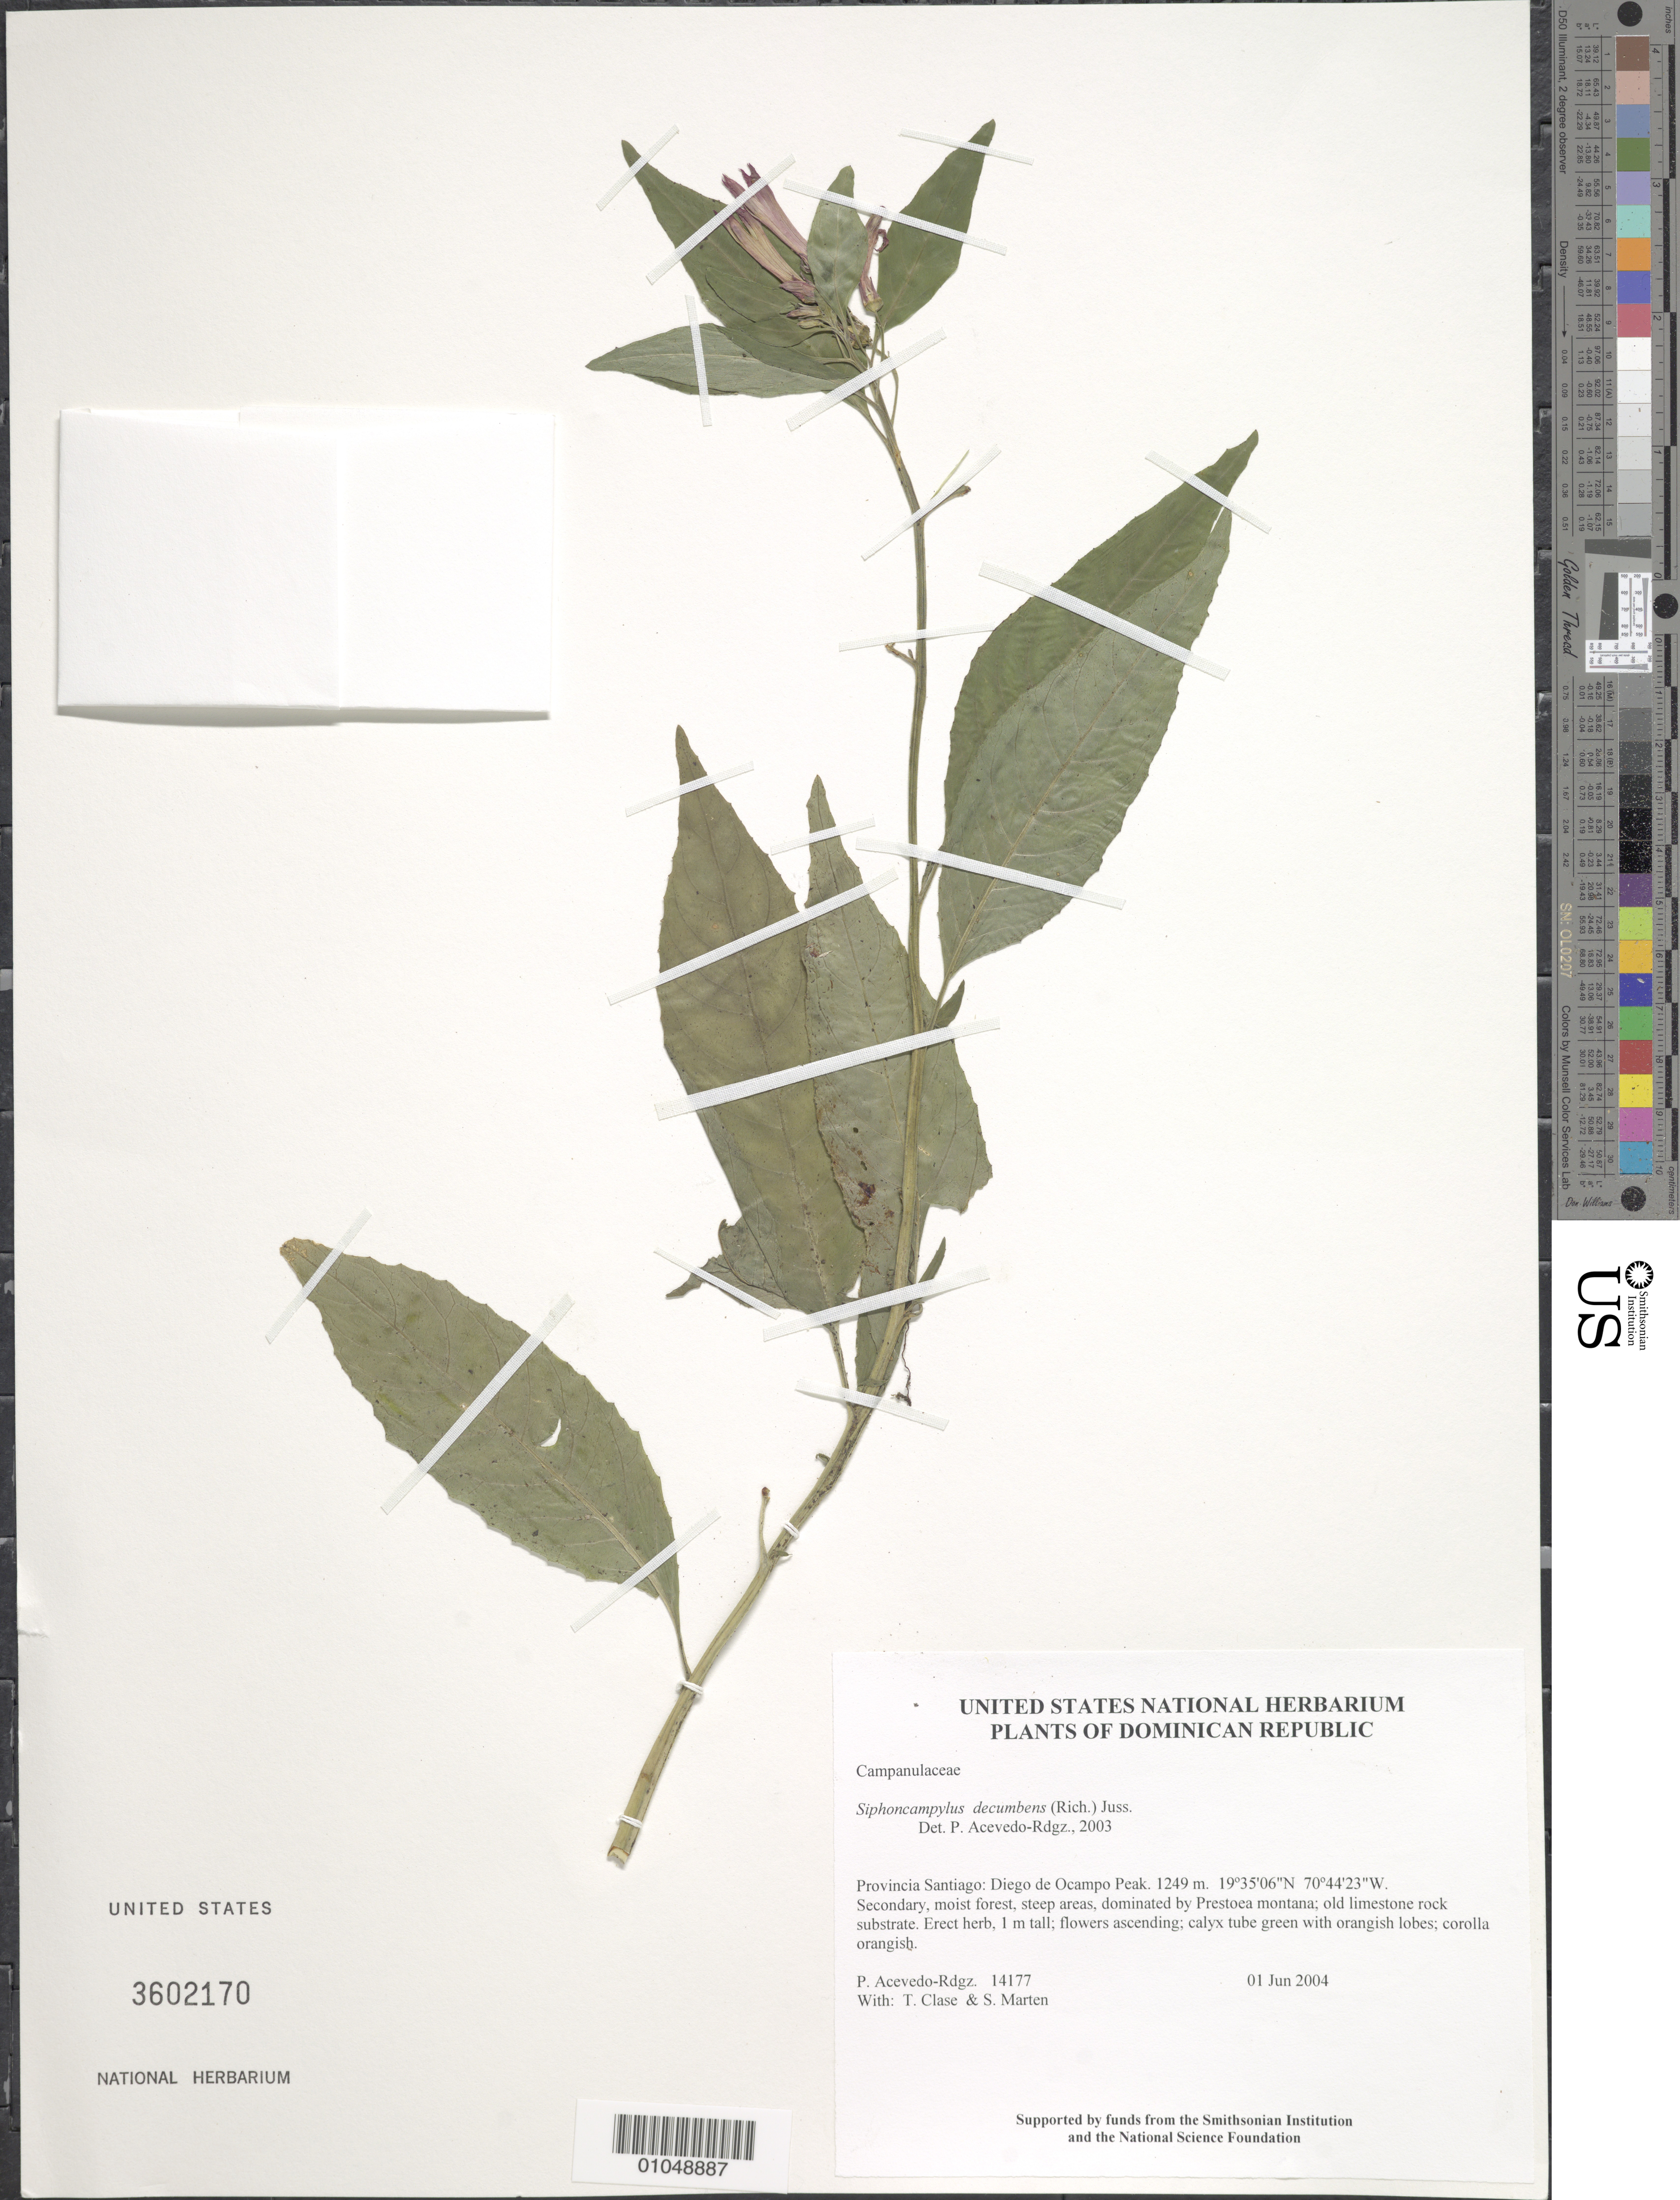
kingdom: Plantae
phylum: Tracheophyta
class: Magnoliopsida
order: Asterales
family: Campanulaceae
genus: Siphocampylus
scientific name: Siphocampylus decumbens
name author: (Rich.) Juss.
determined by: Acevedo-Rodríguez, P., (BOT), Smithsonian Institution - National Museum of Natural History (UNITED STATES)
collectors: P. Acevedo-Rodr., T. Clase & S. Marten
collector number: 14177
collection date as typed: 01 Jun 2004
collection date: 2004-06-01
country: Dominican Republic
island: Hispaniola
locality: Provincia Santiago: Diego de Ocampo Peak.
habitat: Secondary, moist forest, steep areas, dominated by Prestoea montana; old limestone rock substrate.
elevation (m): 1249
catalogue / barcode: US 3602170